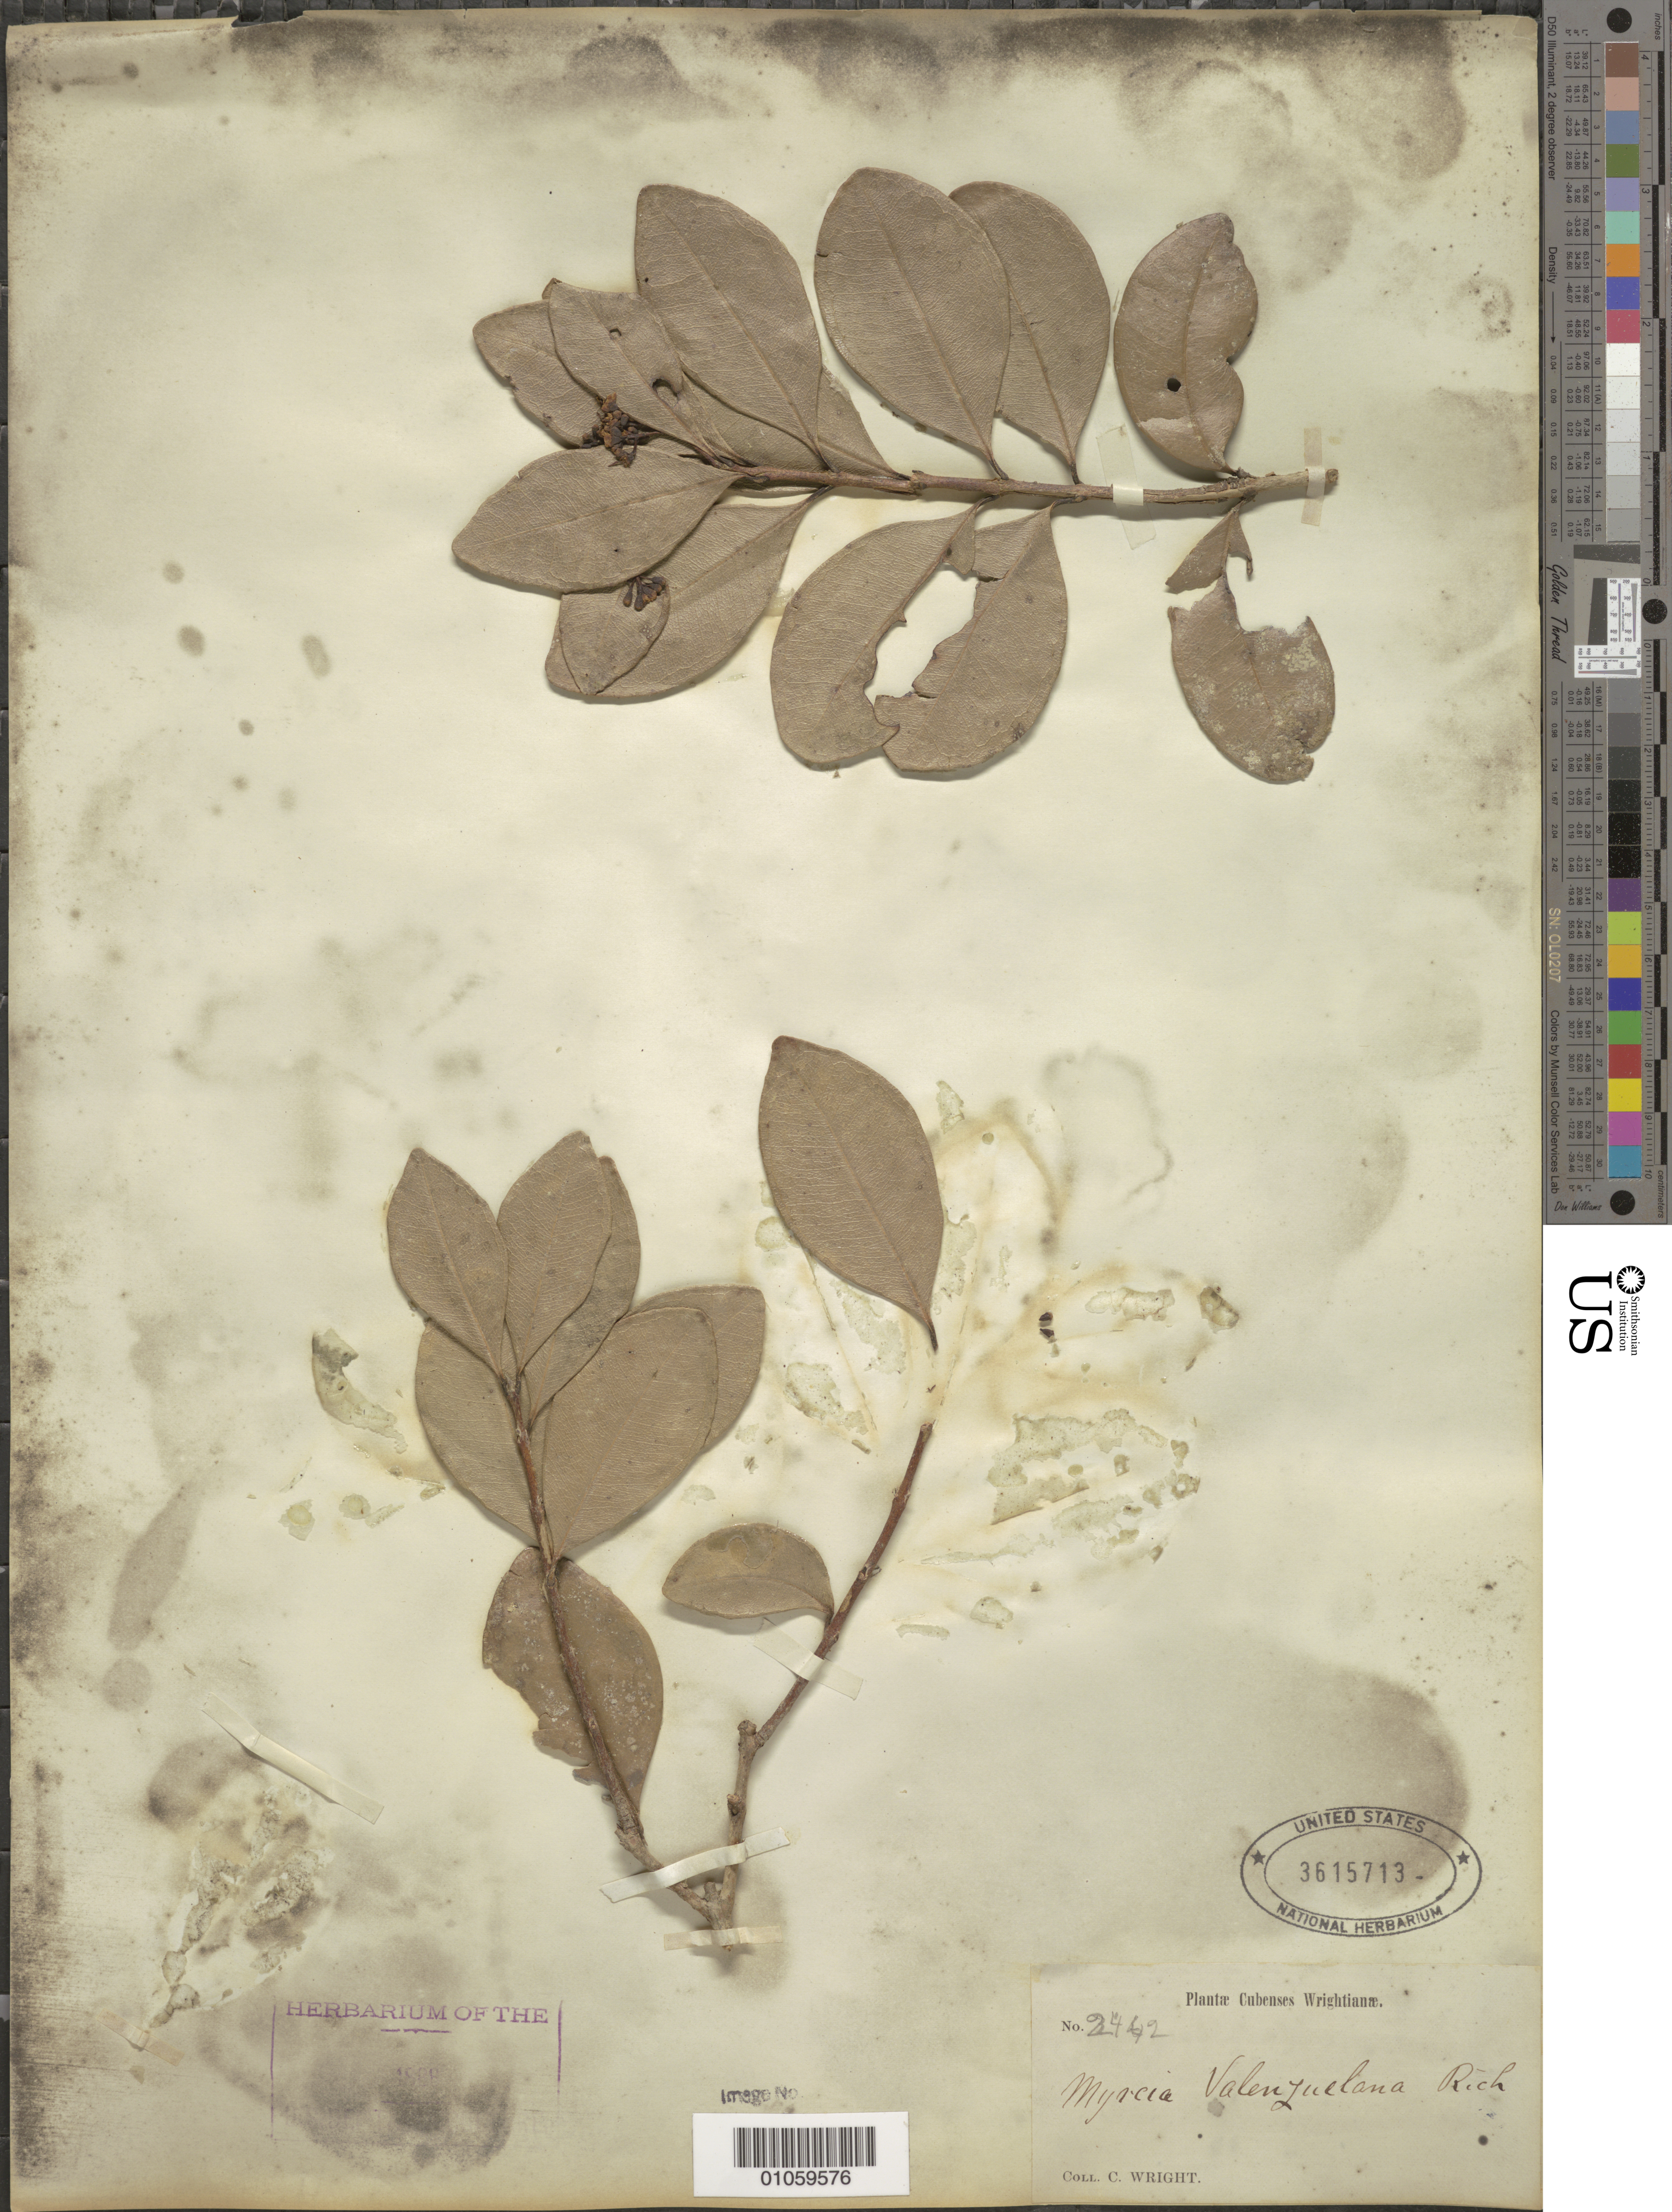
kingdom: Plantae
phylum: Tracheophyta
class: Magnoliopsida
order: Myrtales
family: Myrtaceae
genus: Myrcia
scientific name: Myrcia valenzuelana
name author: (A. Rich.) Griseb.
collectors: C. Wright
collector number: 2462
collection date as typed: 1800 to 1899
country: Cuba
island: Cuba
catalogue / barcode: US 3615713